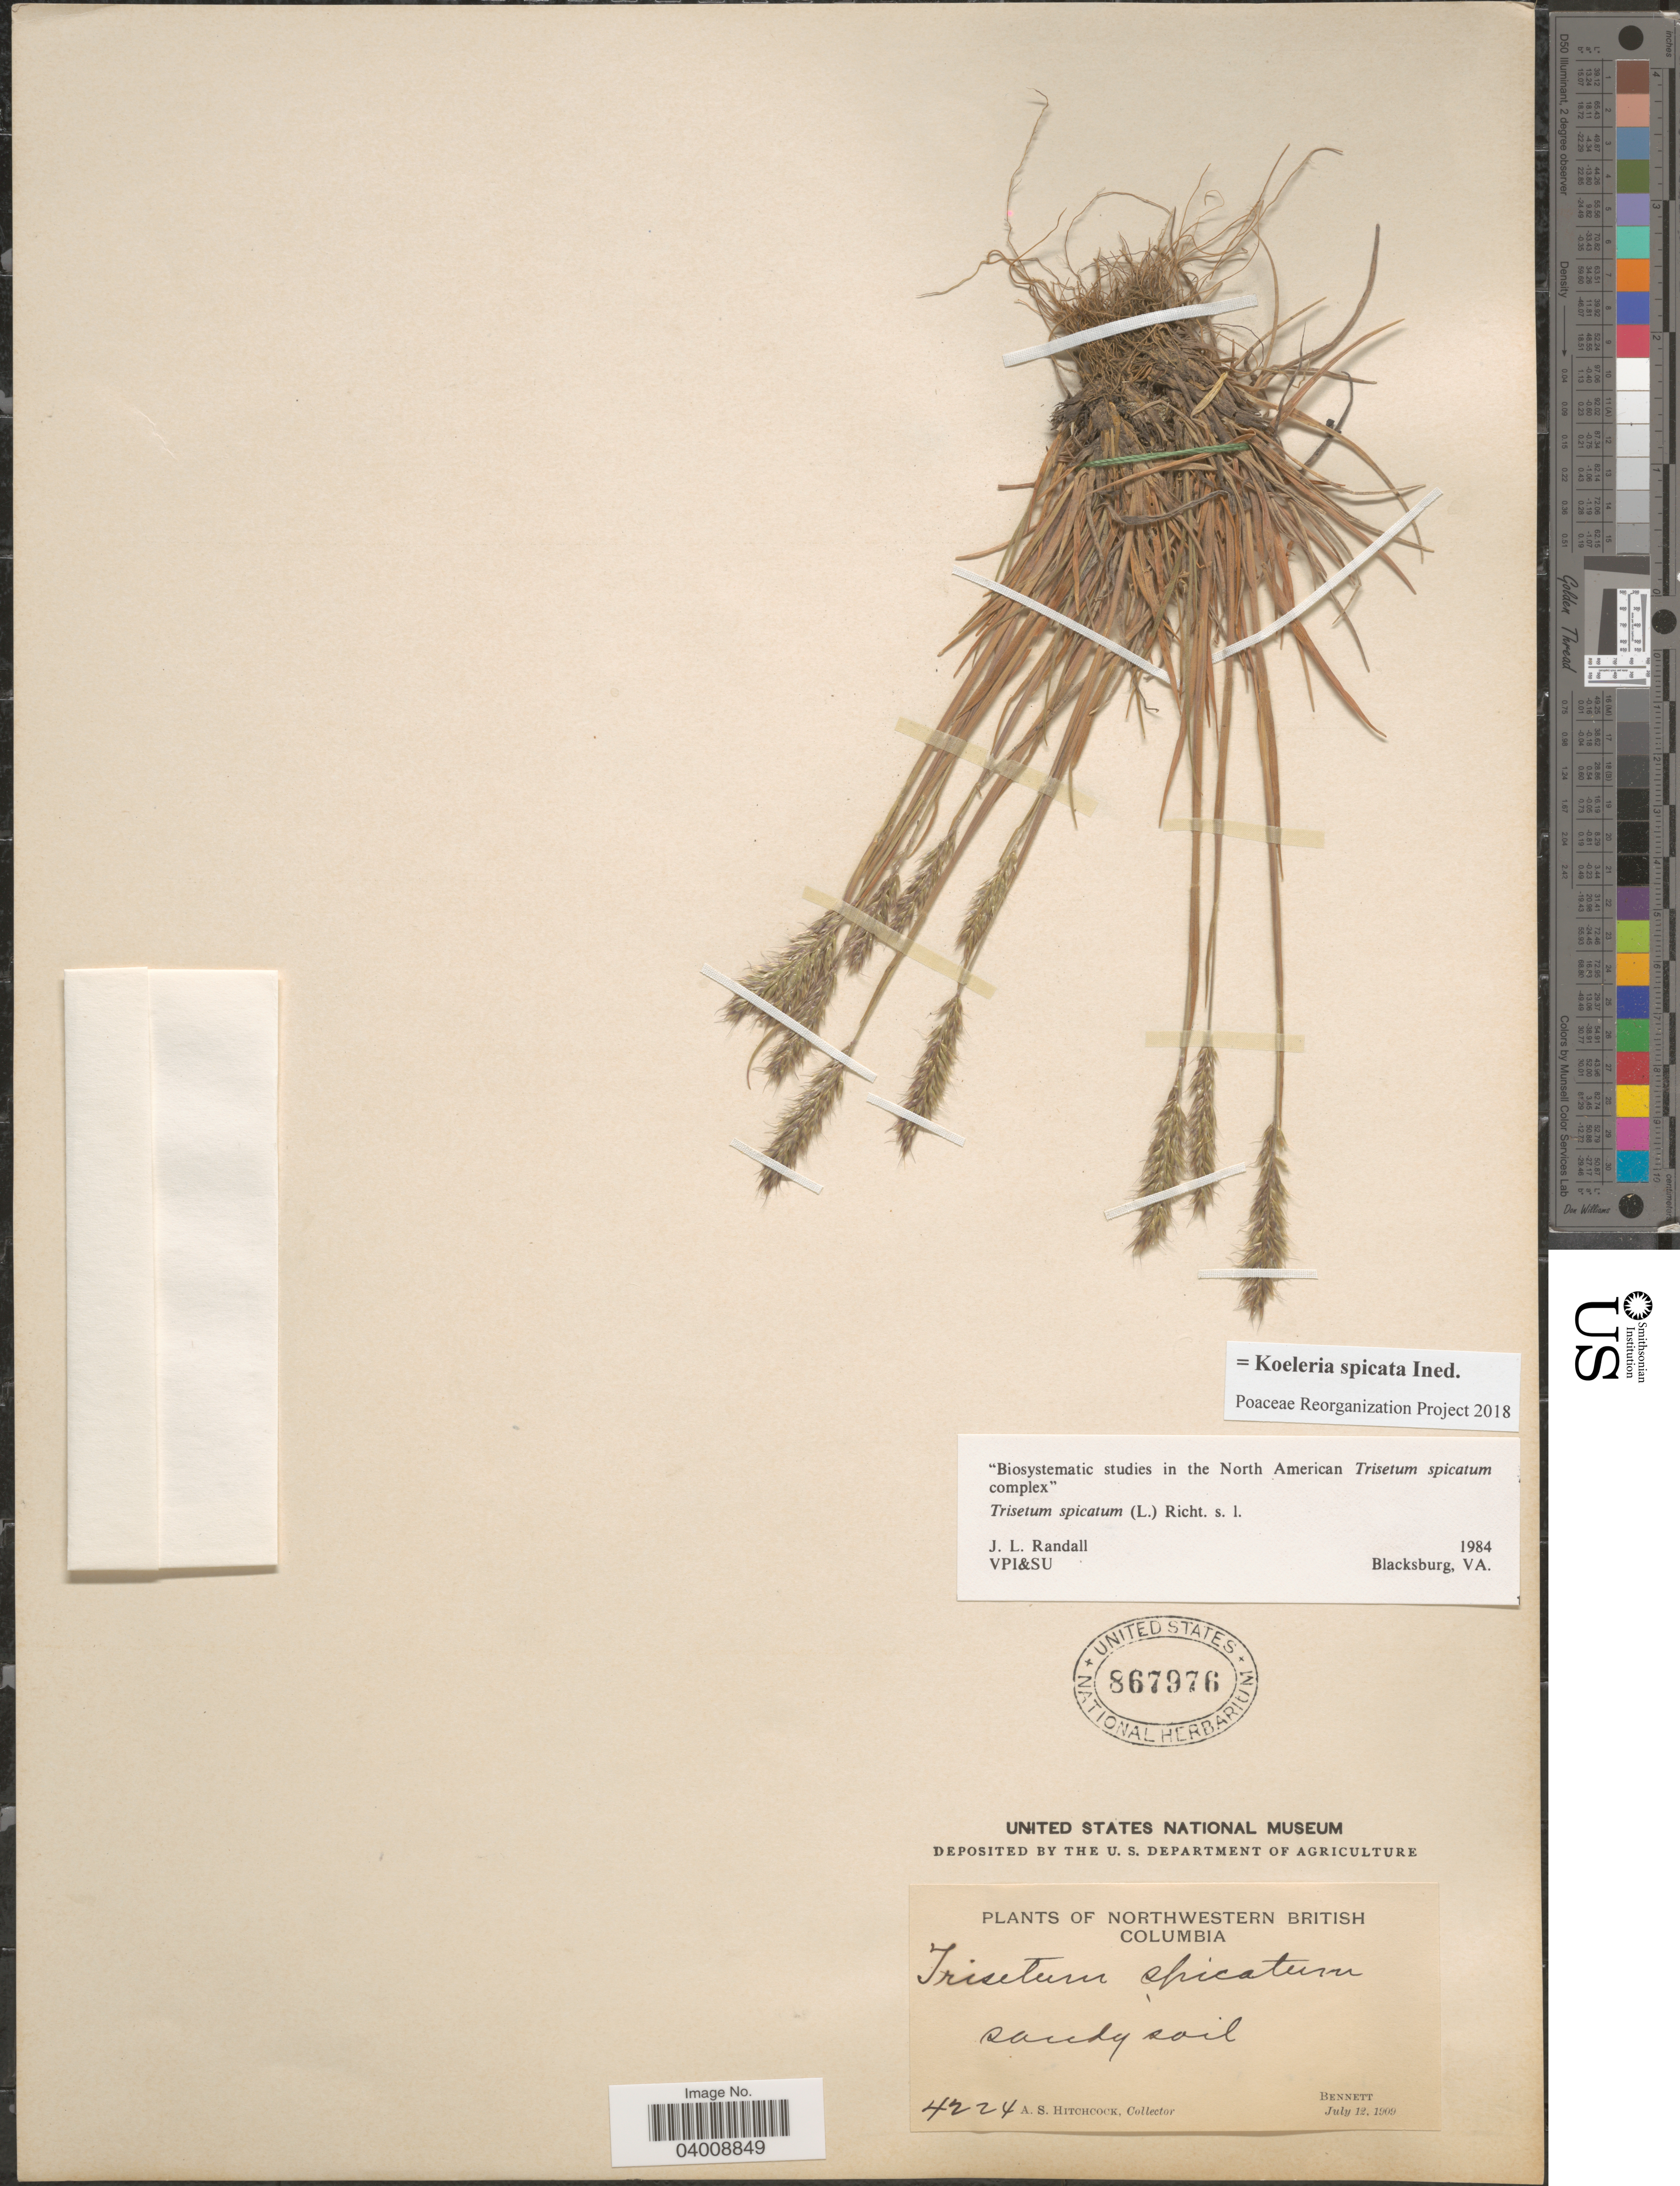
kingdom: Plantae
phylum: Tracheophyta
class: Liliopsida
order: Poales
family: Poaceae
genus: Koeleria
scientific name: Koeleria spicata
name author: (L.) Barberá et al.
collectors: A. S. Hitchcock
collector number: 4224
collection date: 1909-07-12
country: Canada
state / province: British Columbia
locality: Northwestern British Columbia. Bennett.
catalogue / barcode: US 867976